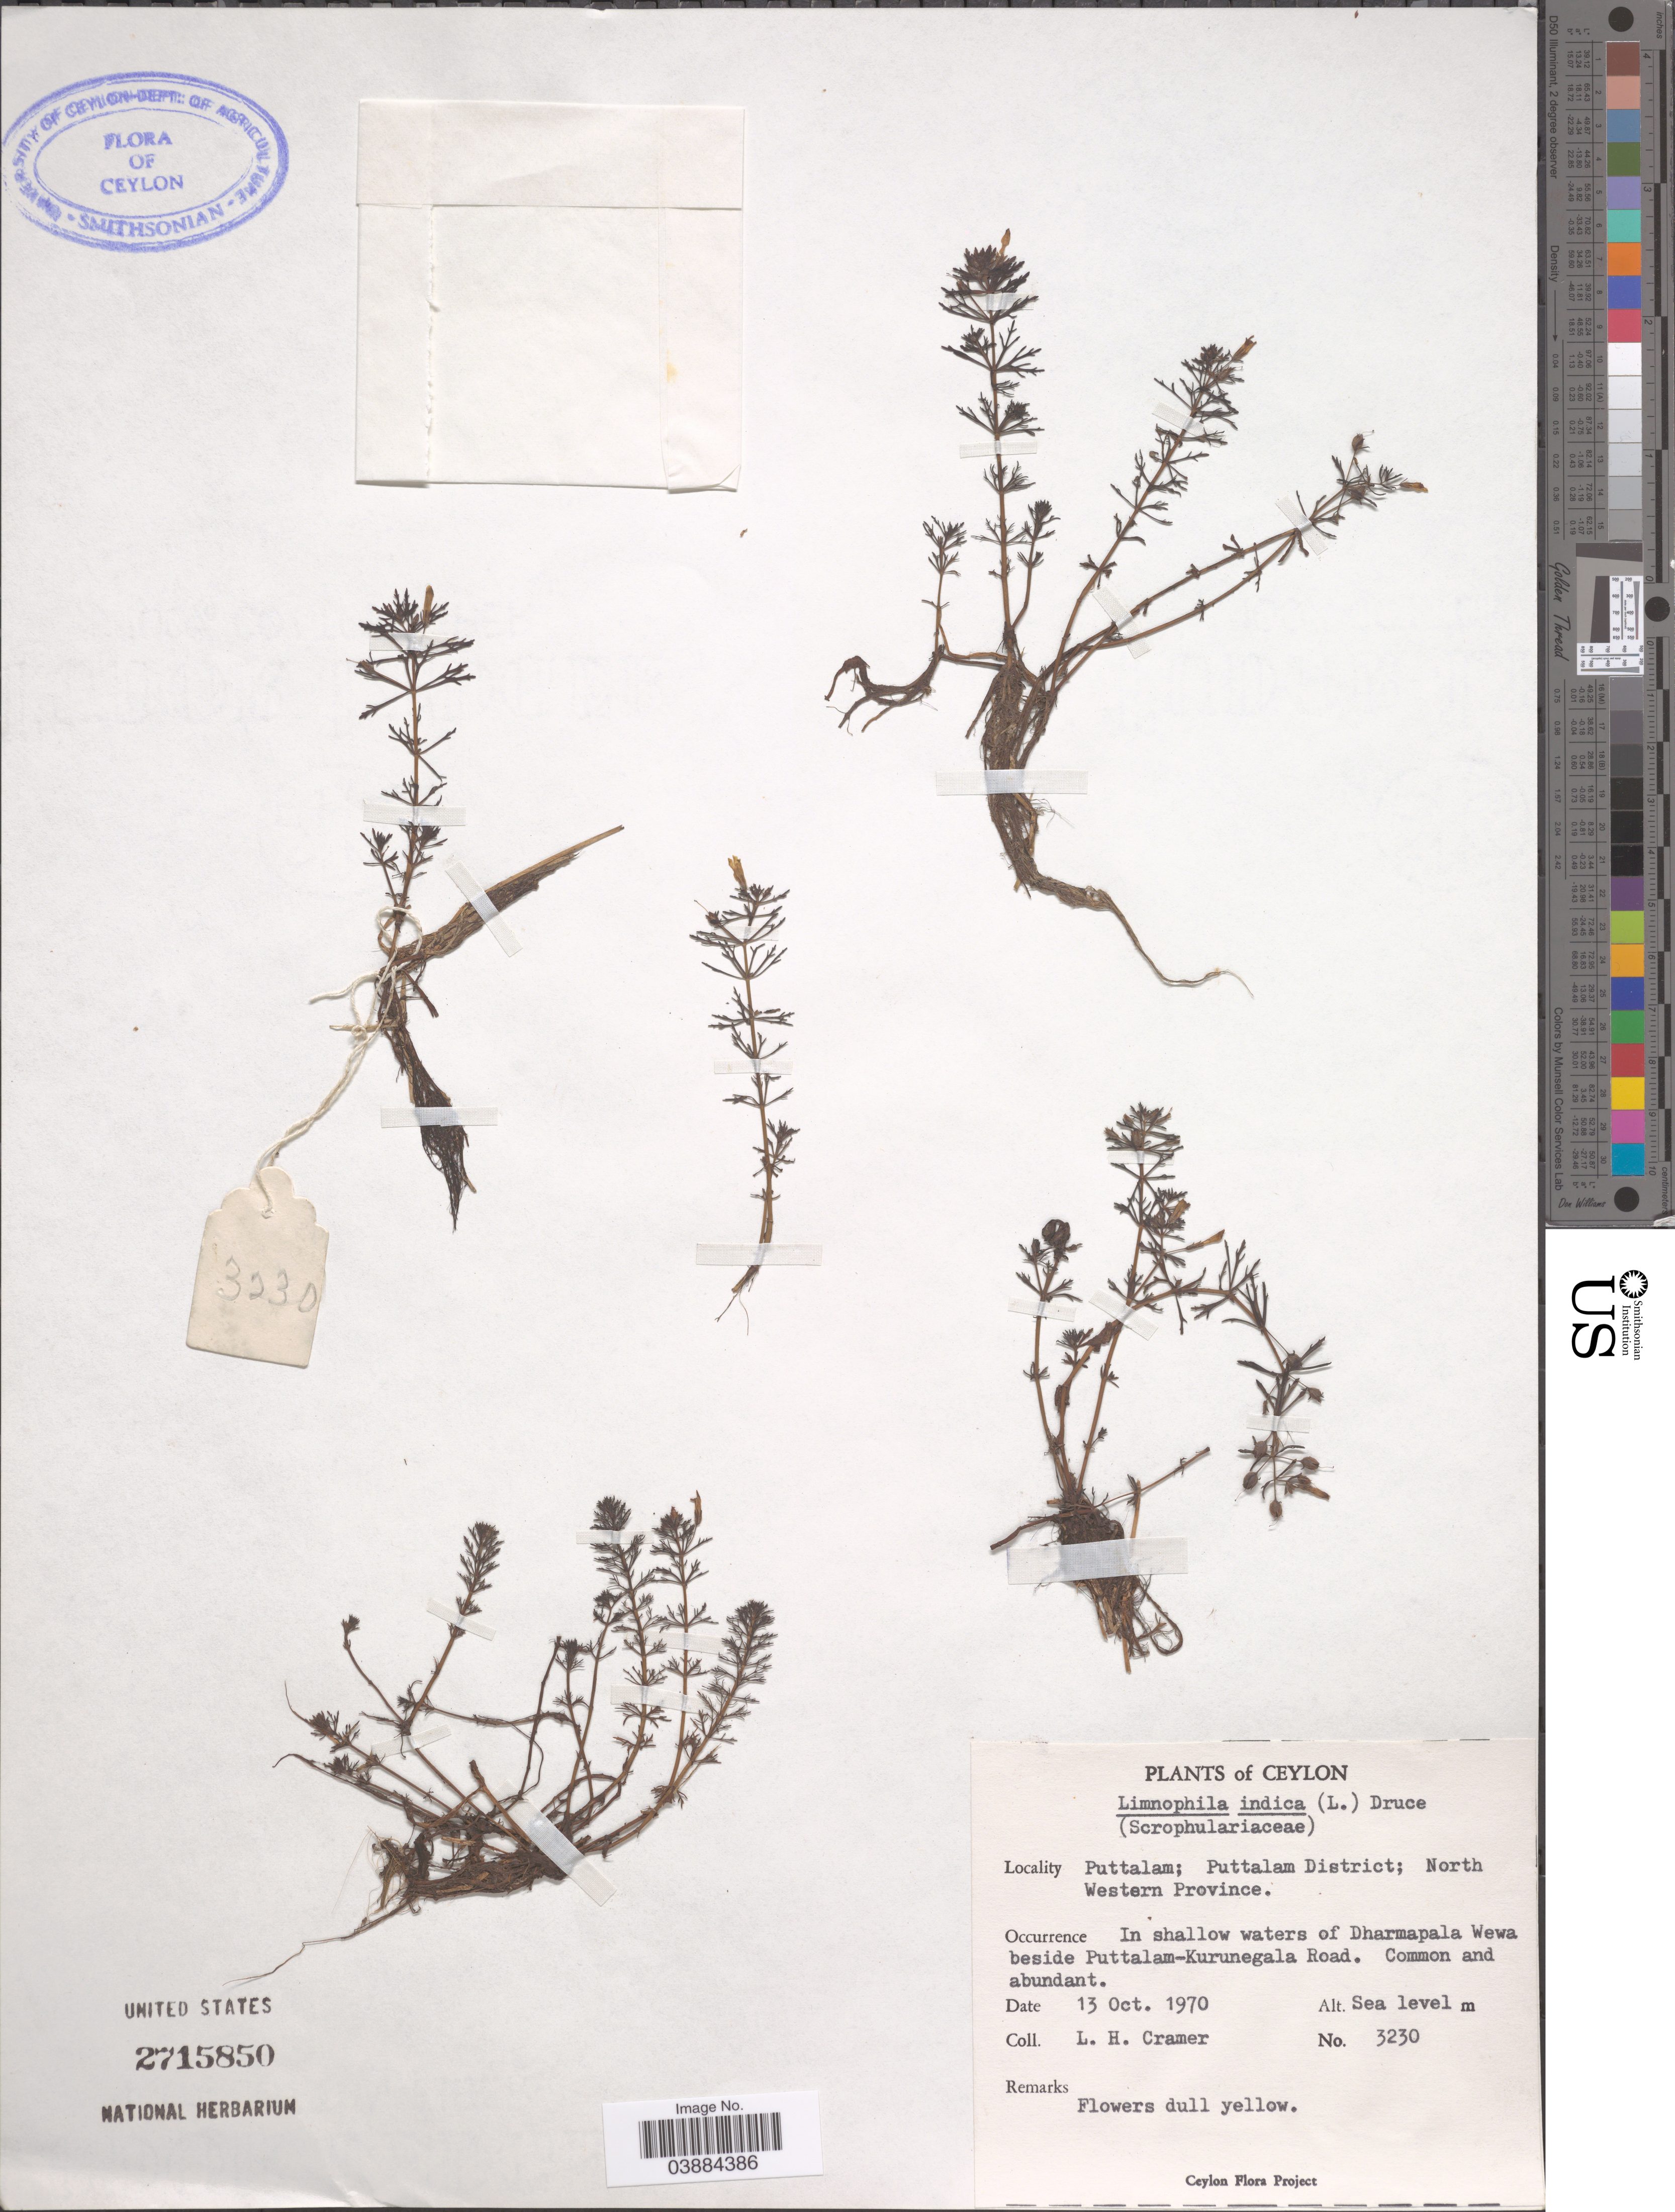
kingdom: Plantae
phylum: Tracheophyta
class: Magnoliopsida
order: Lamiales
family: Plantaginaceae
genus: Limnophila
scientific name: Limnophila indica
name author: (L.) Druce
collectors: L. H. Cramer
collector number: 3230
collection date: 1970-10-13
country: Sri Lanka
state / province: North Western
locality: Ceylon. Puttalam; Puttalam District. In shallow waters of Dharmapala Wewa beside Puttalam-Kurunegala Road.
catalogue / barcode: US 2715850